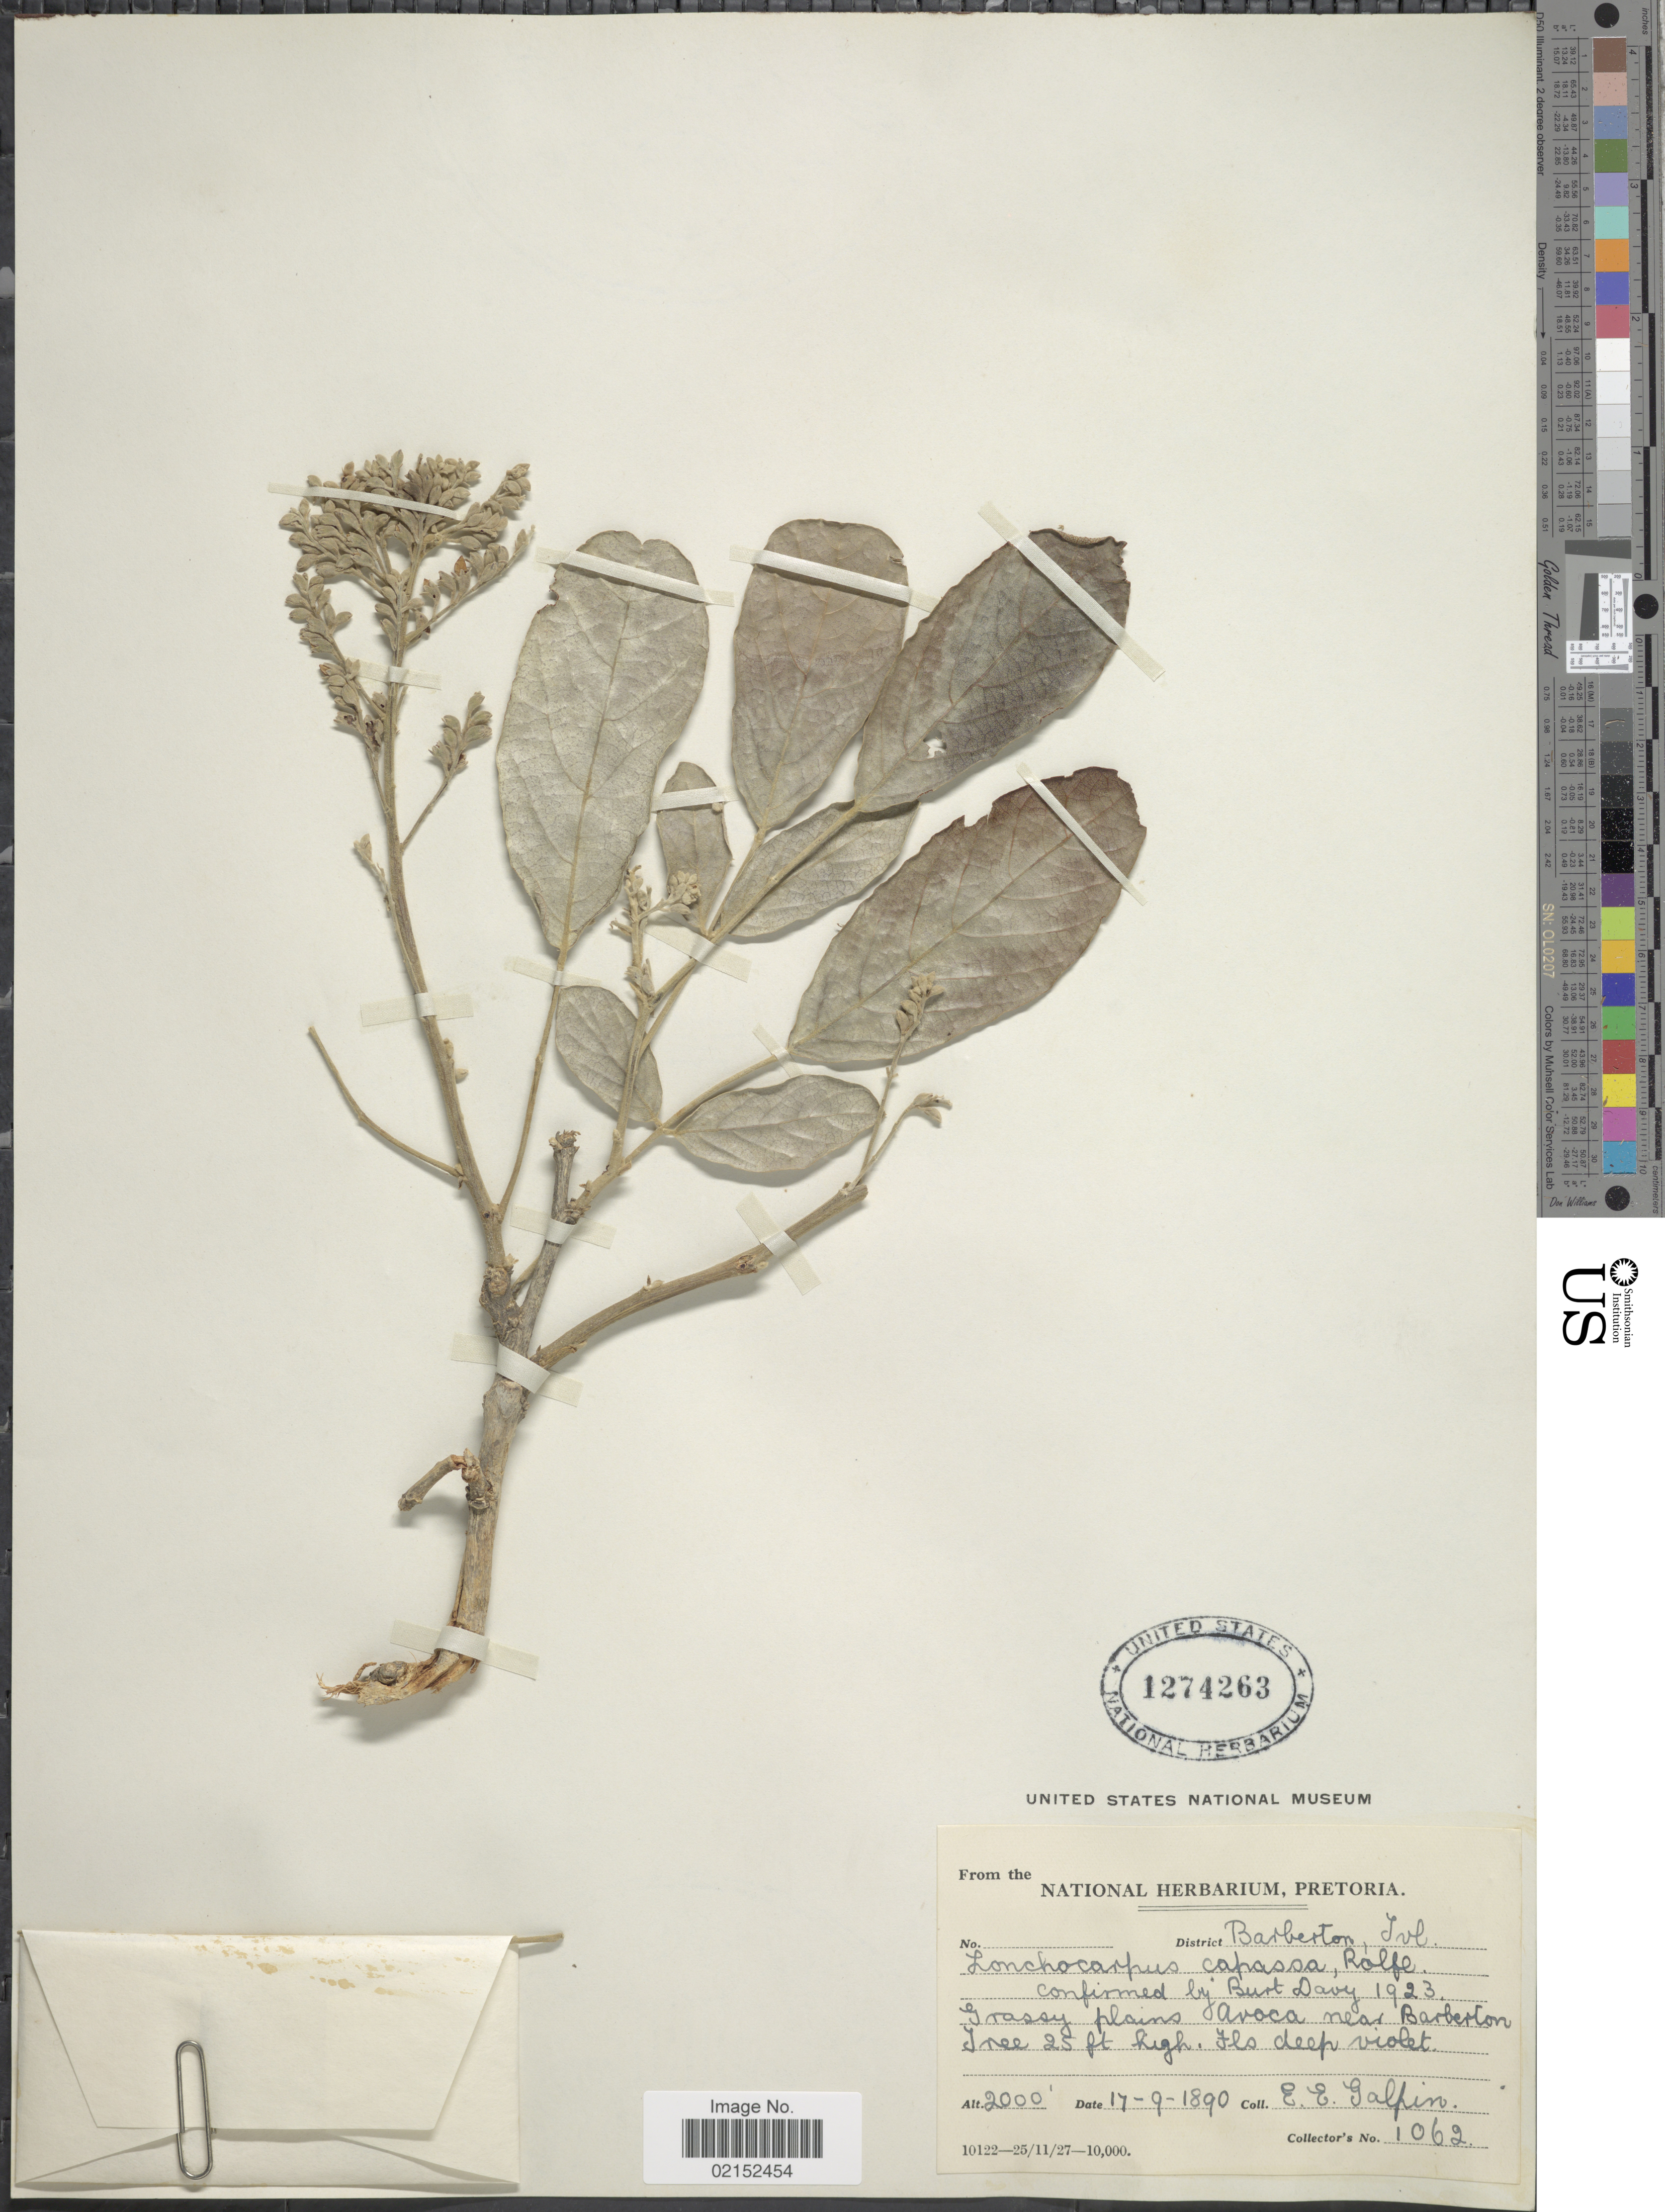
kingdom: Plantae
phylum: Tracheophyta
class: Magnoliopsida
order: Fabales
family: Fabaceae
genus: Lonchocarpus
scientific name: Lonchocarpus capassa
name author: Rolfe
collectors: E. Galpin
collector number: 1062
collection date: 1890-09-17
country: South Africa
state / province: Mpumalanga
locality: Barberton, Ivl., grassy plains Avoca near Barberton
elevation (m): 61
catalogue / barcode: US 1274263